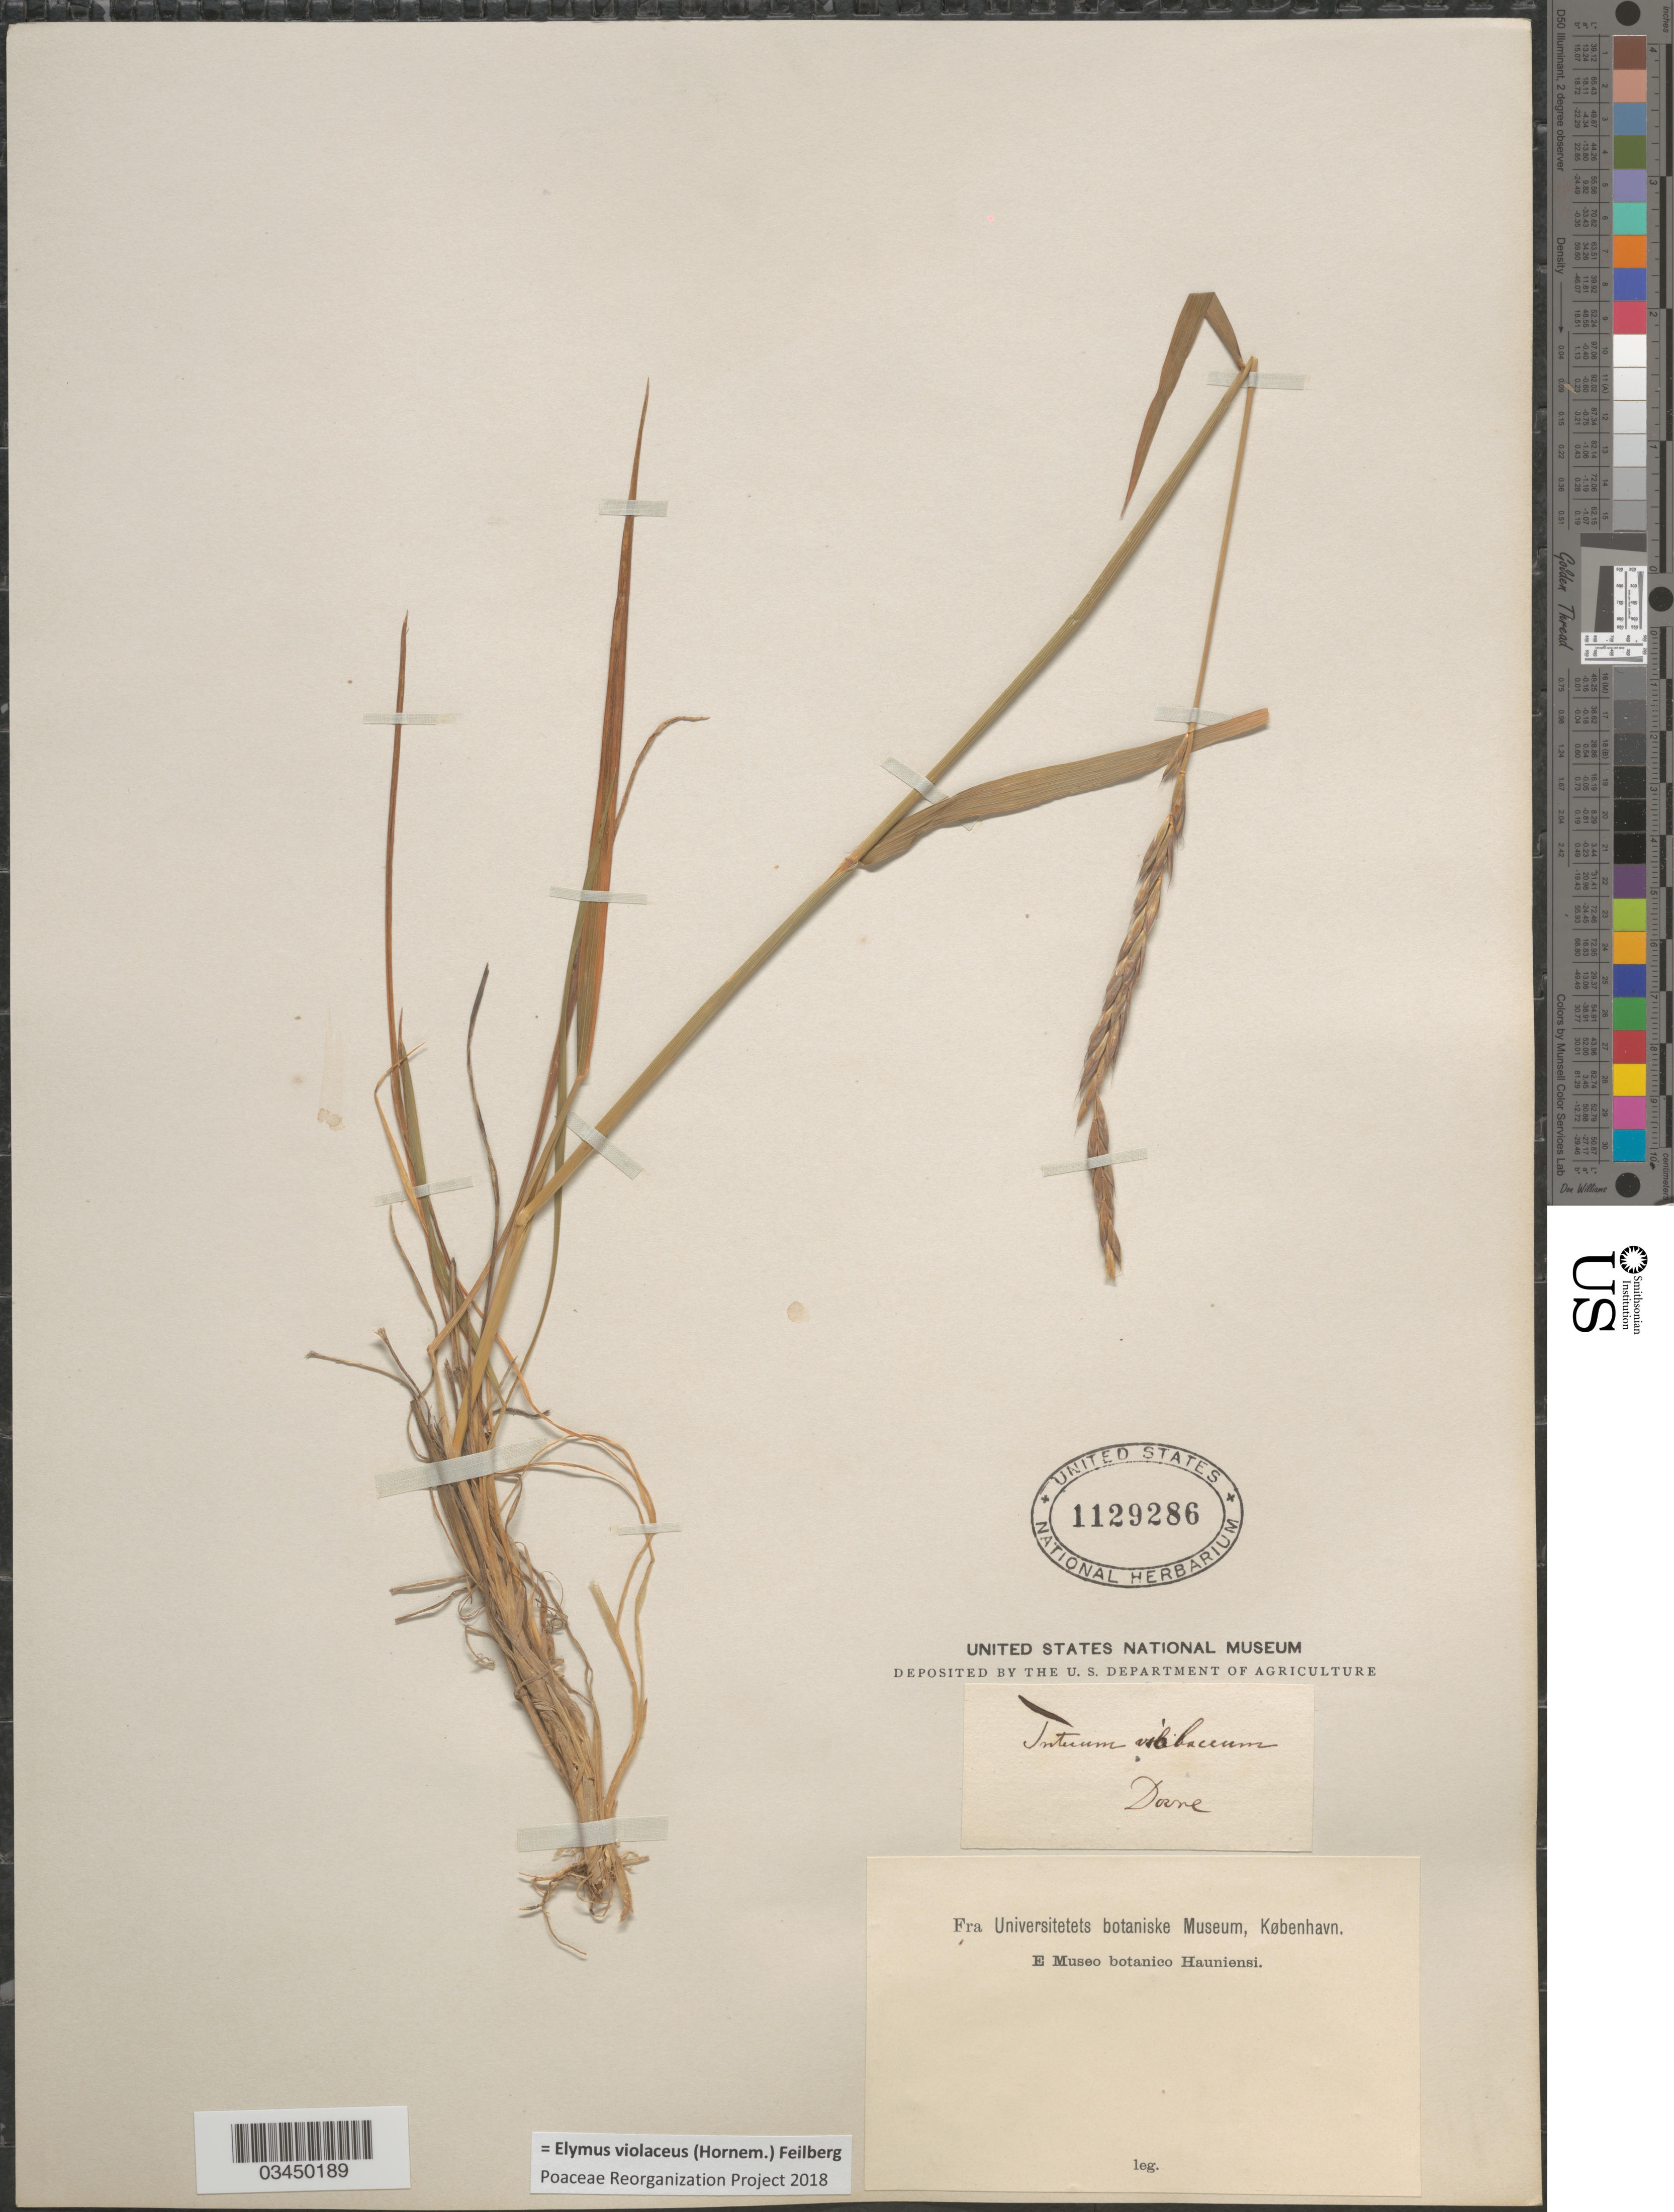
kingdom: Plantae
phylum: Tracheophyta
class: Liliopsida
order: Poales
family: Poaceae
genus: Elymus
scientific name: Elymus violaceus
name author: (Hornem.) Feilberg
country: Norway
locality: Dovre.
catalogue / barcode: US 1129286